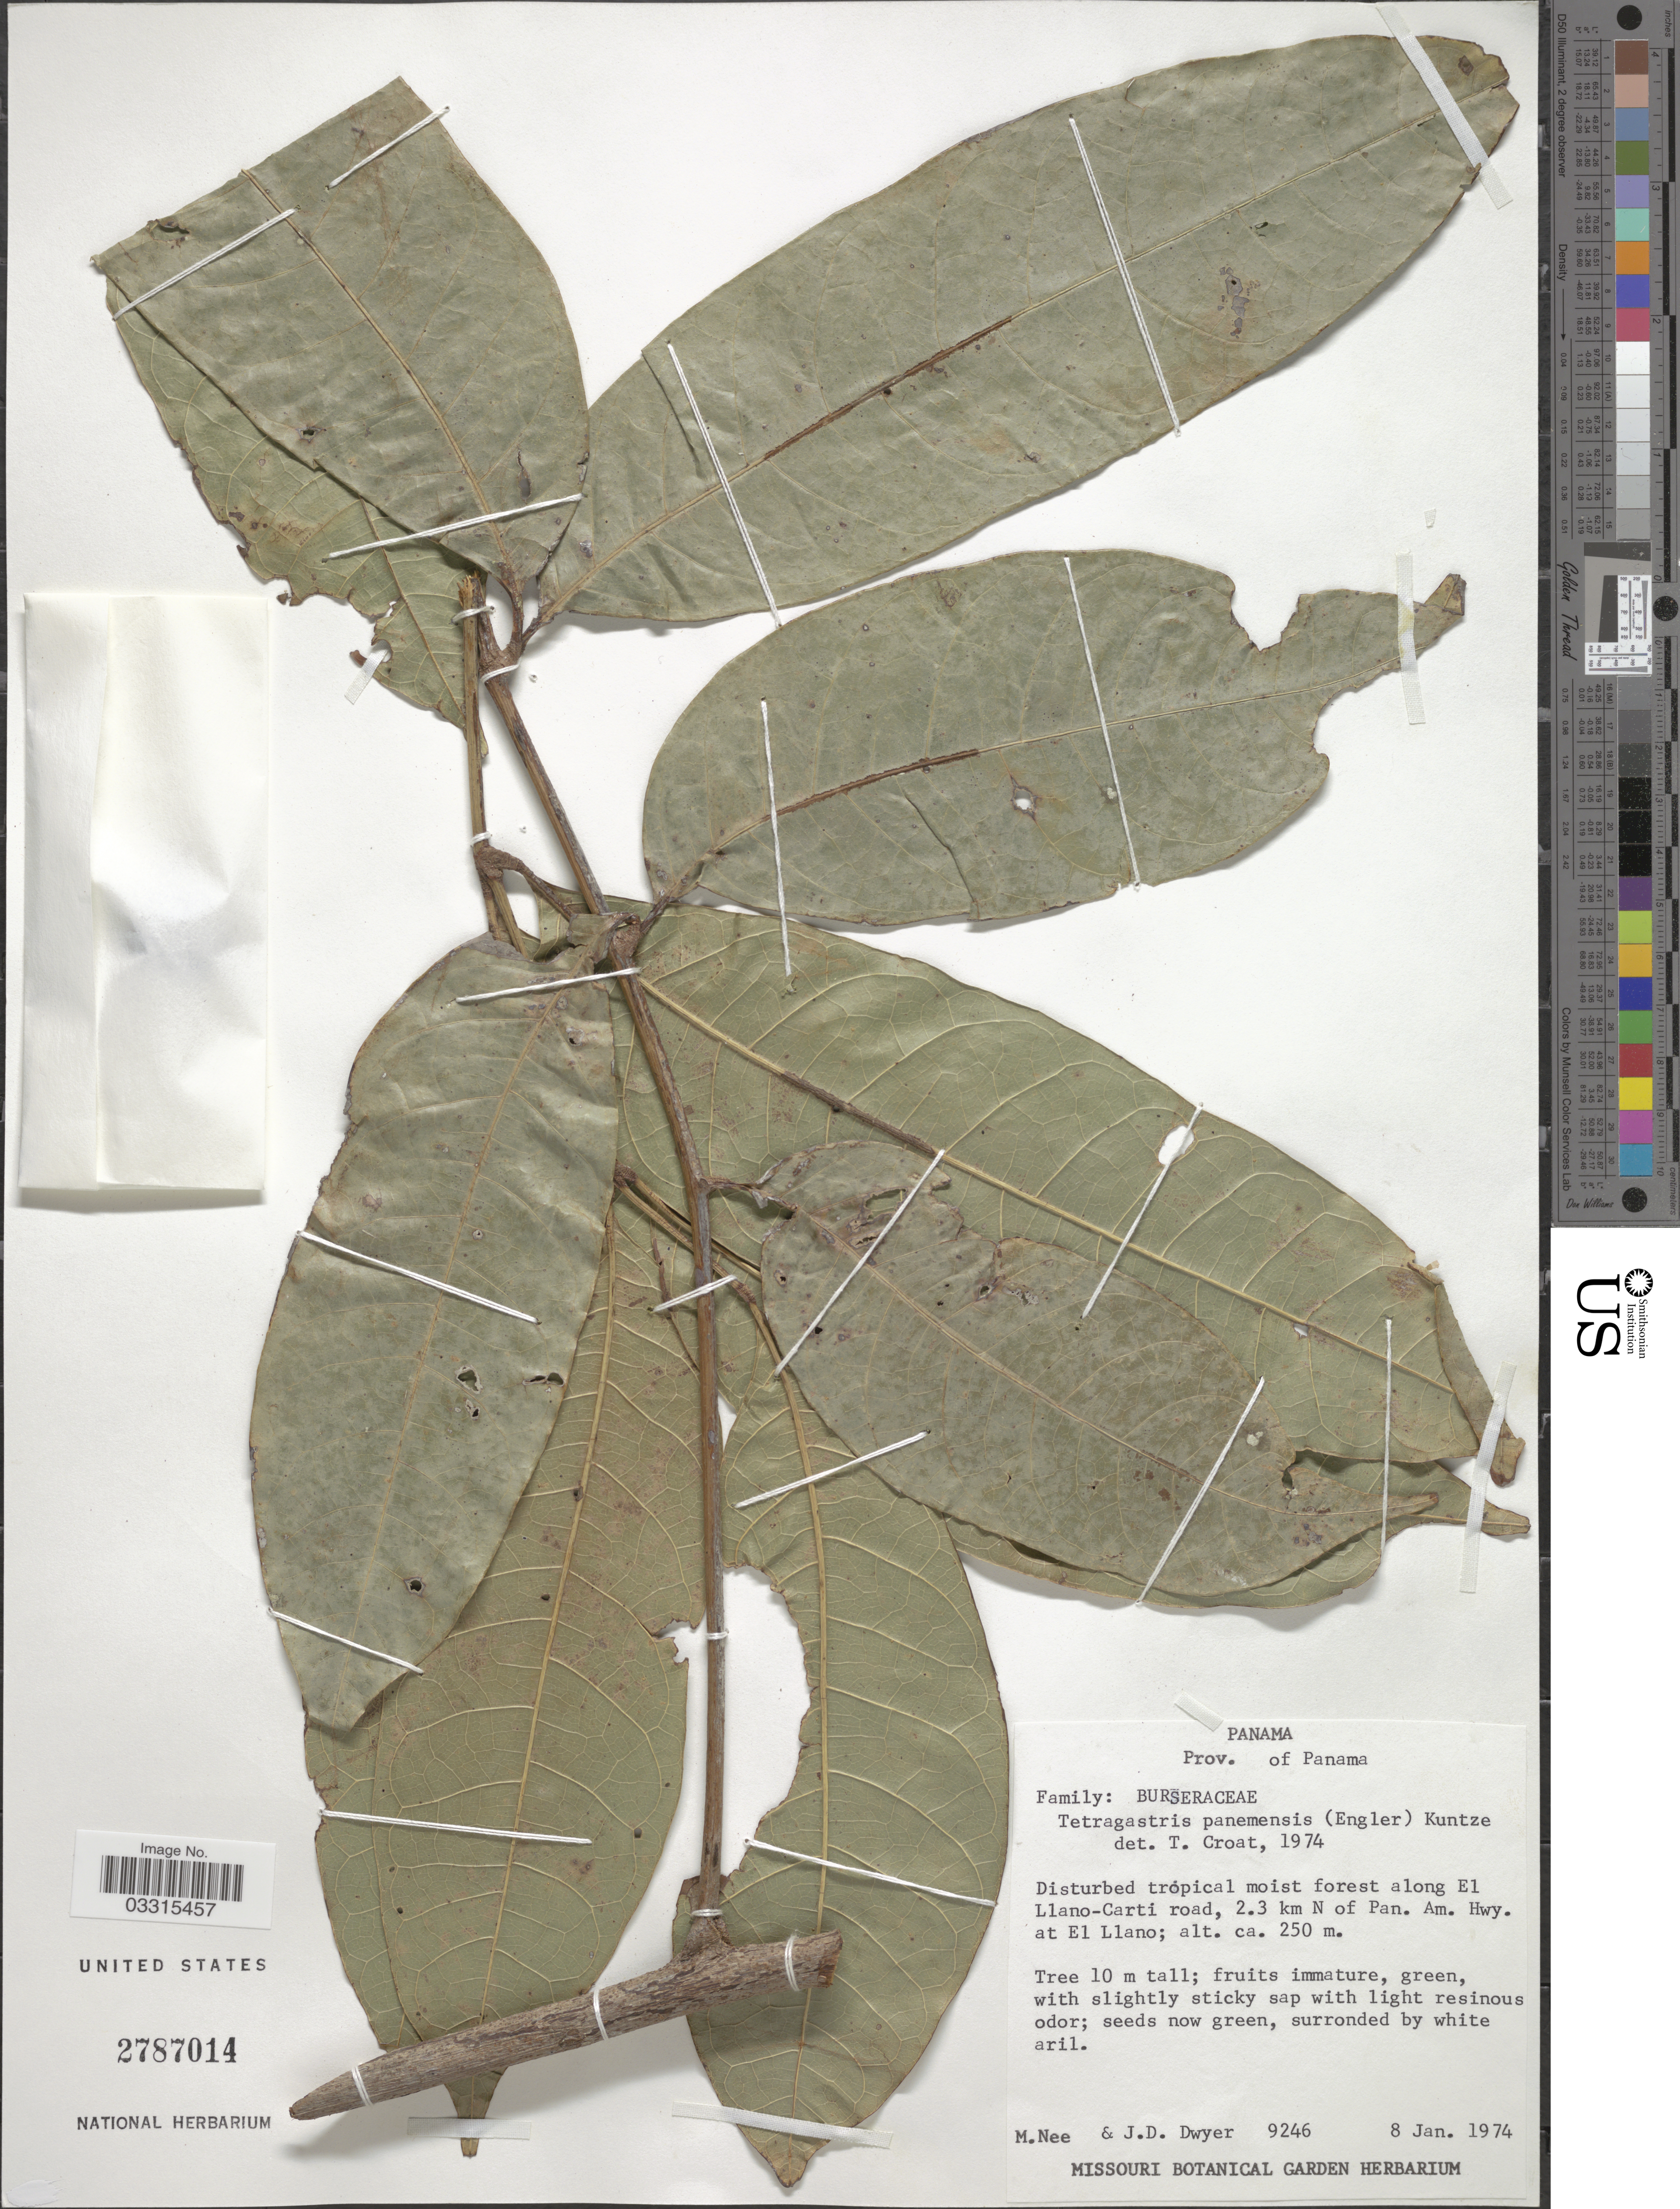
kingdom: Plantae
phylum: Tracheophyta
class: Magnoliopsida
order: Sapindales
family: Burseraceae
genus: Protium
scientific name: Protium stevensonii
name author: (Standl.) Daly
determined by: Daly, Douglas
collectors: M. Nee & J. D. Dwyer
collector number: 9246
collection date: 1974-01-08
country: Panama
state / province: Panamá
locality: Along El Llano-Carti road, 2.3 km N of Pan. Am. Hwy. at El Llano.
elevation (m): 250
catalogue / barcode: US 2787014